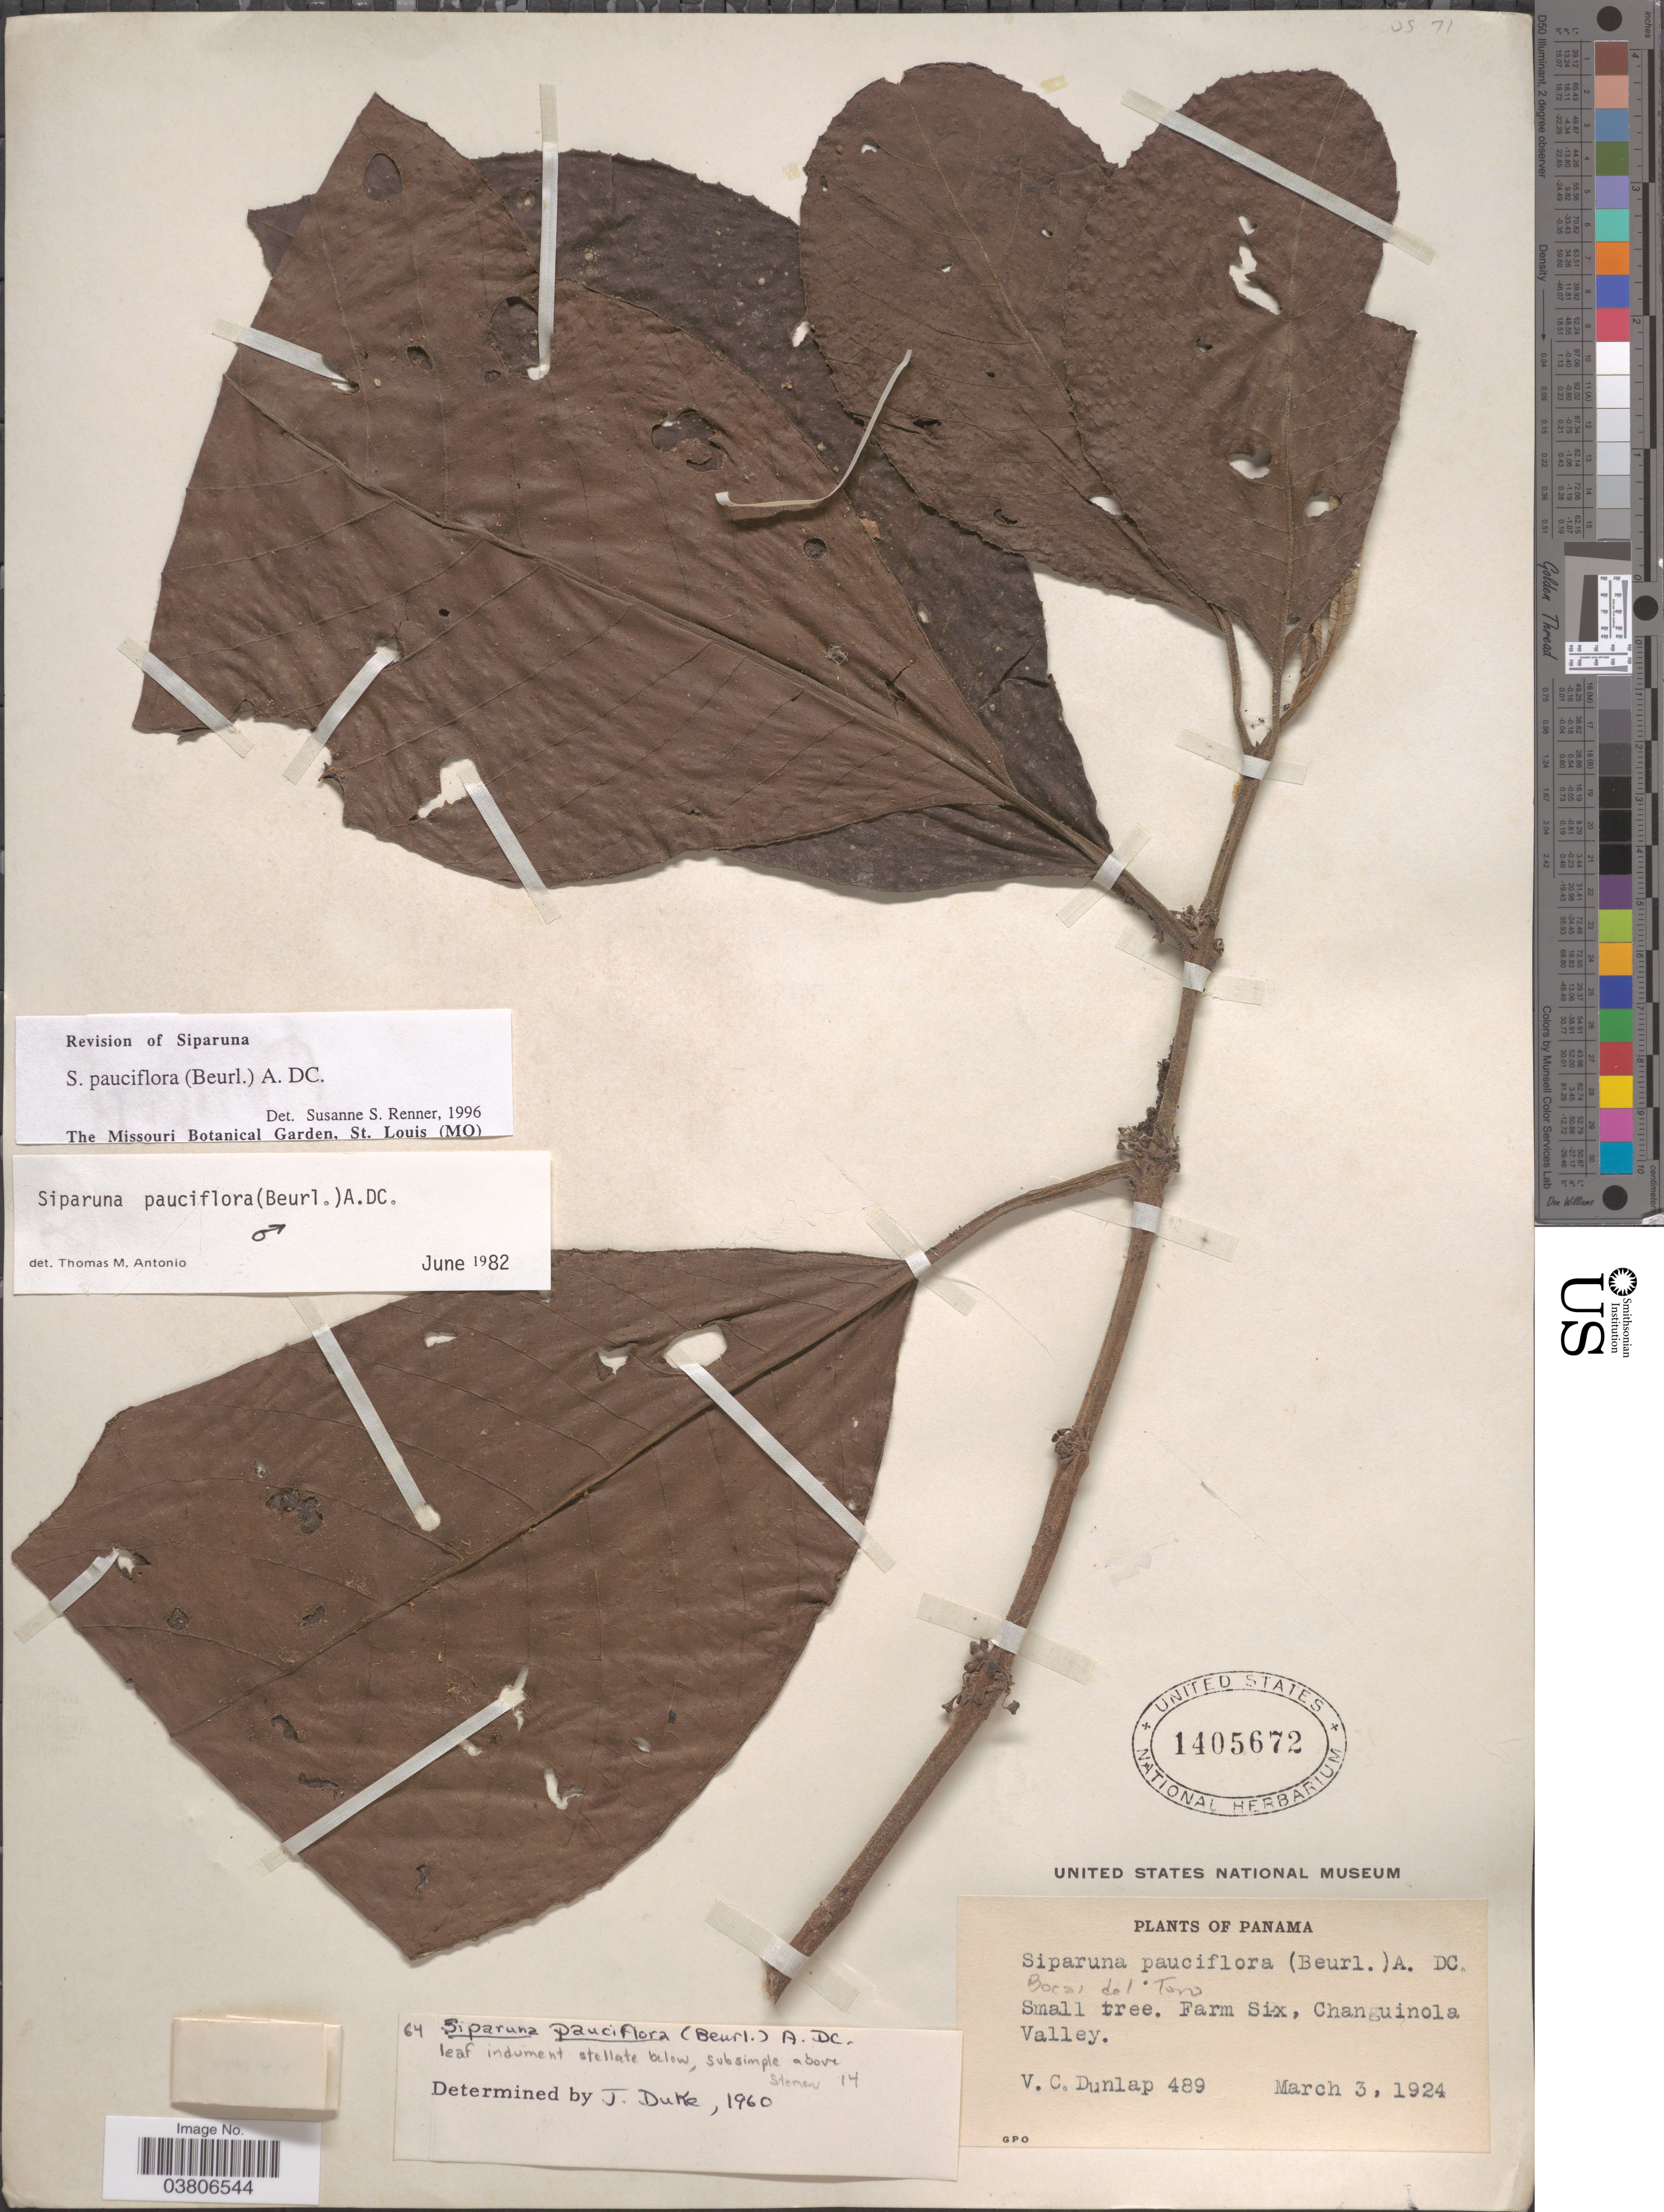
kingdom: Plantae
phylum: Tracheophyta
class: Magnoliopsida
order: Laurales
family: Siparunaceae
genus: Siparuna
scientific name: Siparuna pauciflora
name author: (Beurling) A. DC.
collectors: V. C. Dunlap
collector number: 489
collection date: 1924-03-03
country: Panama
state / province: Bocas del Toro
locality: Farm Six, Changuinola Valley.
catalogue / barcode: US 1405672